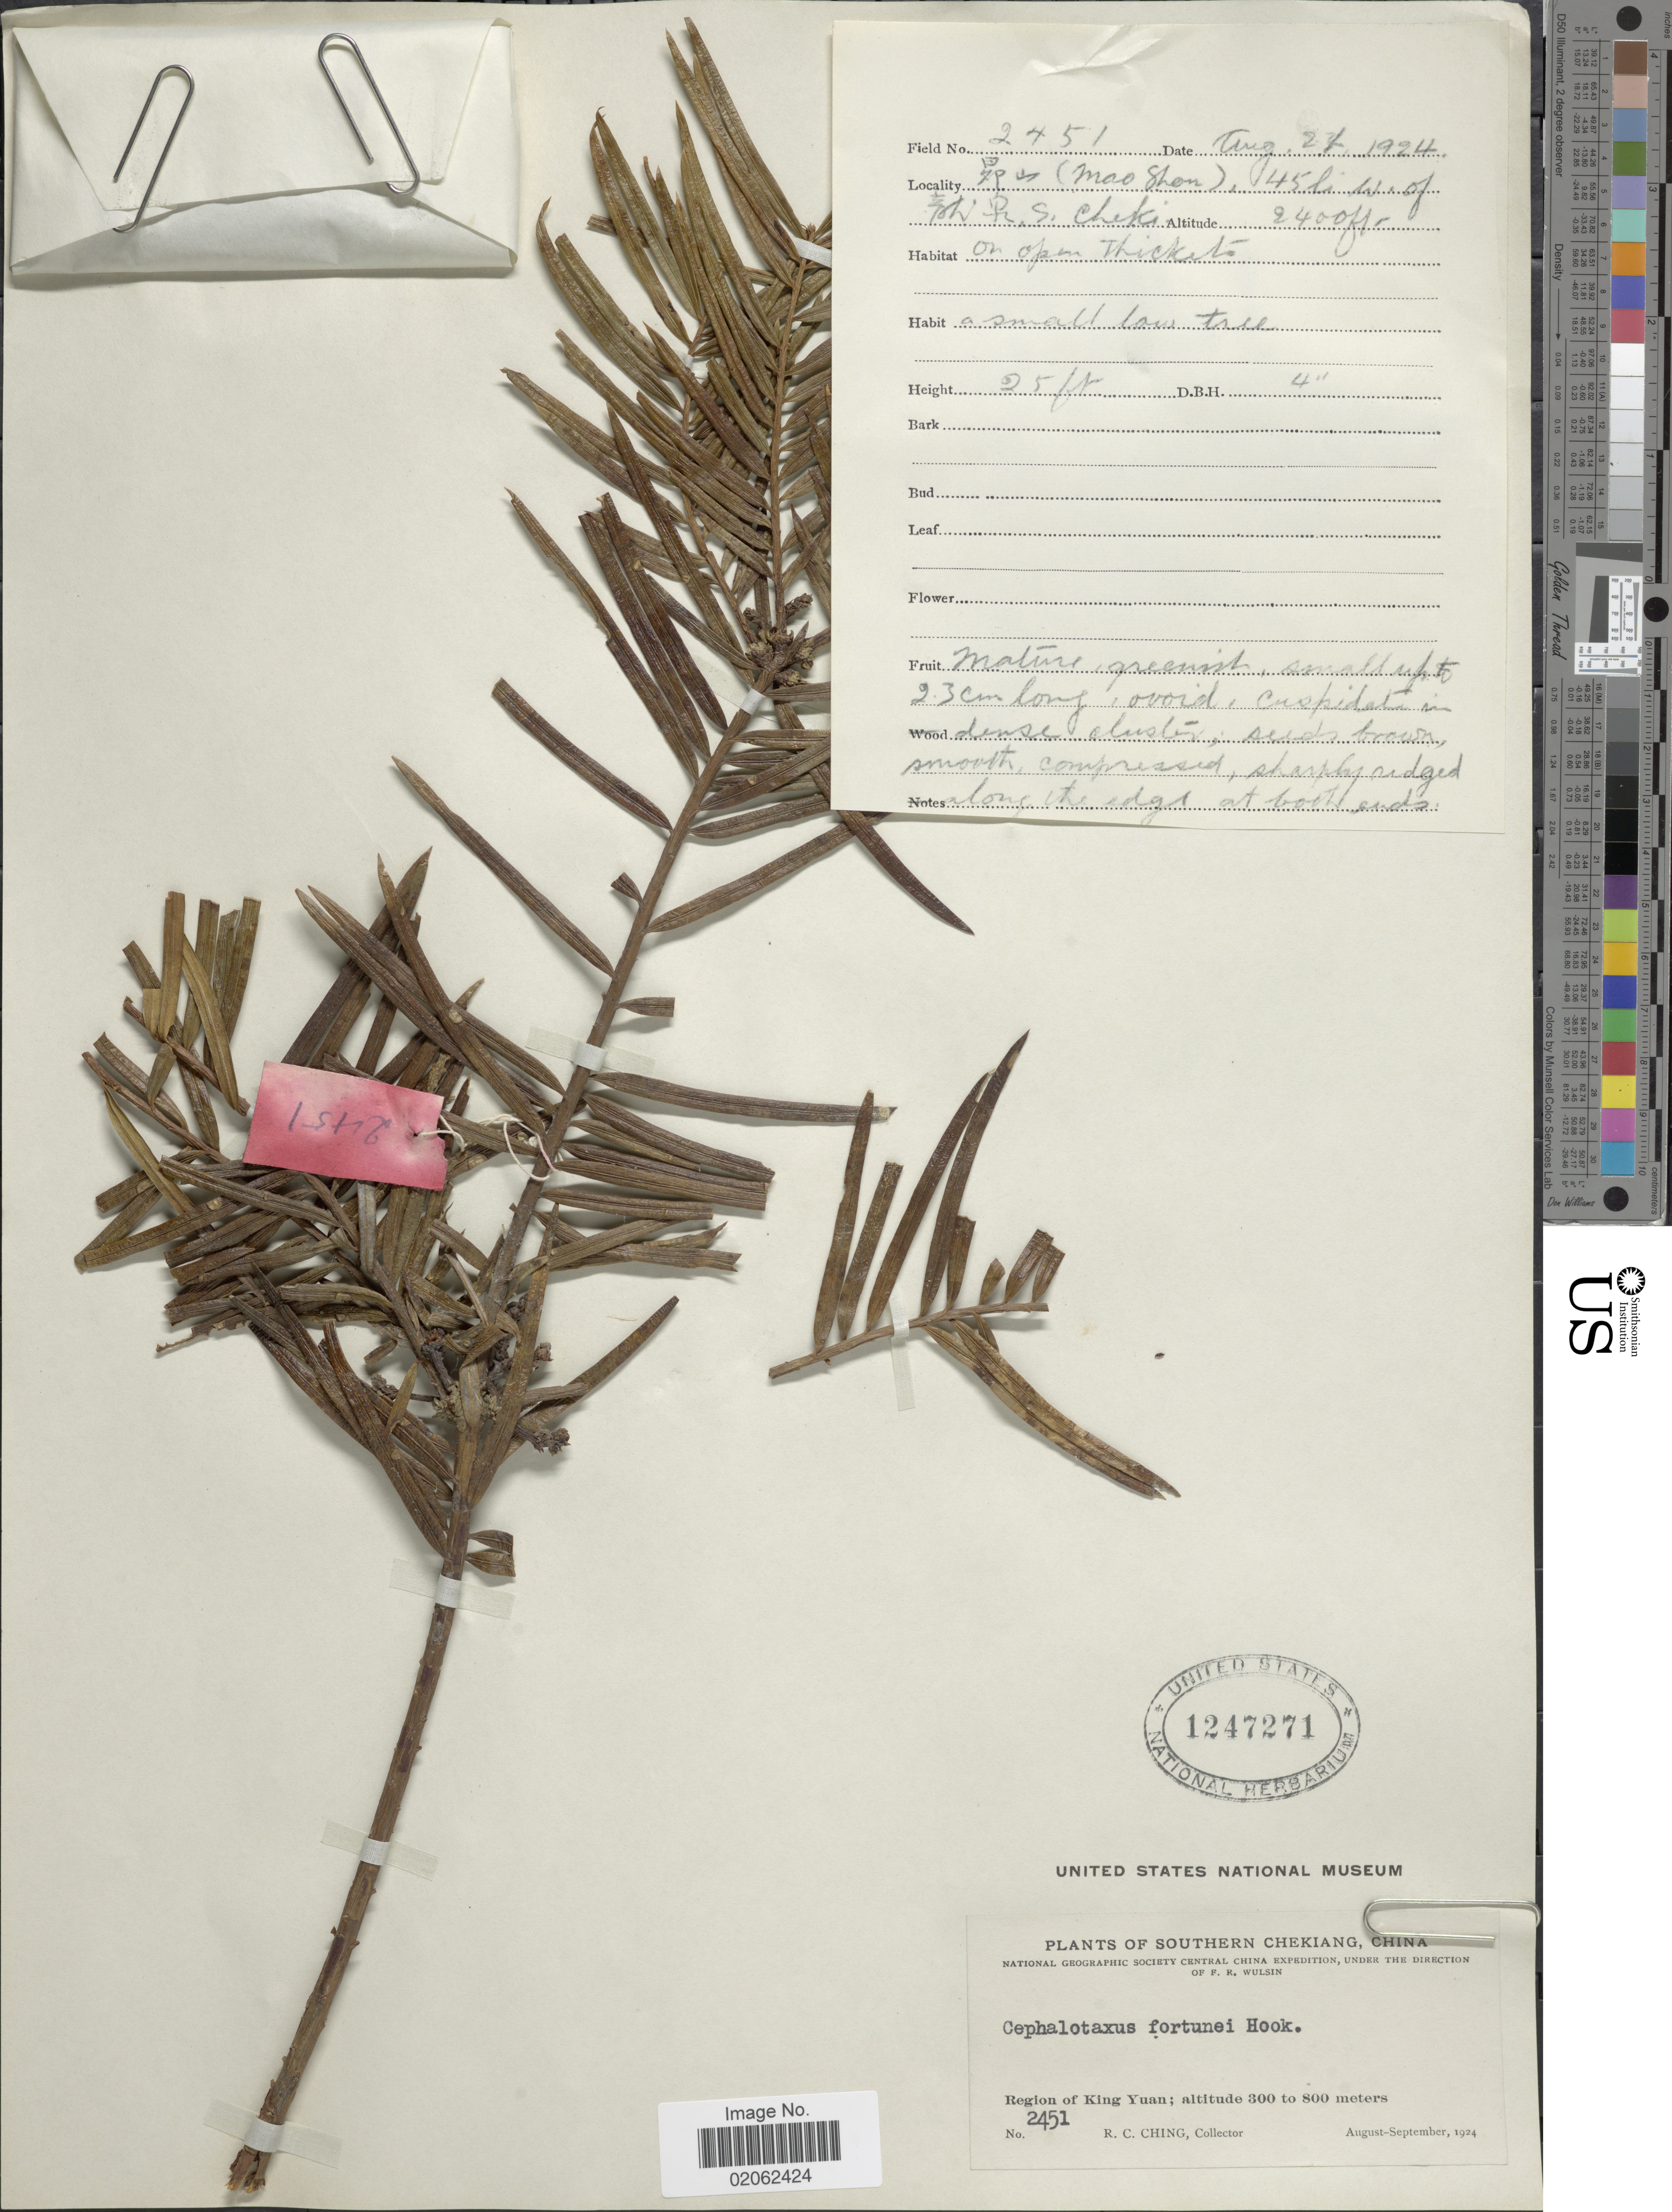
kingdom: Plantae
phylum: Tracheophyta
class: Pinopsida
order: Pinales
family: Cephalotaxaceae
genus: Cephalotaxus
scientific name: Cephalotaxus fortunei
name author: Hook.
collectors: R. C. Ching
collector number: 2451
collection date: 1924-08/1924-09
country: China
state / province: Zhejiang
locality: Southern Chekiang. Region of King Yuan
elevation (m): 300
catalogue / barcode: US 1247271